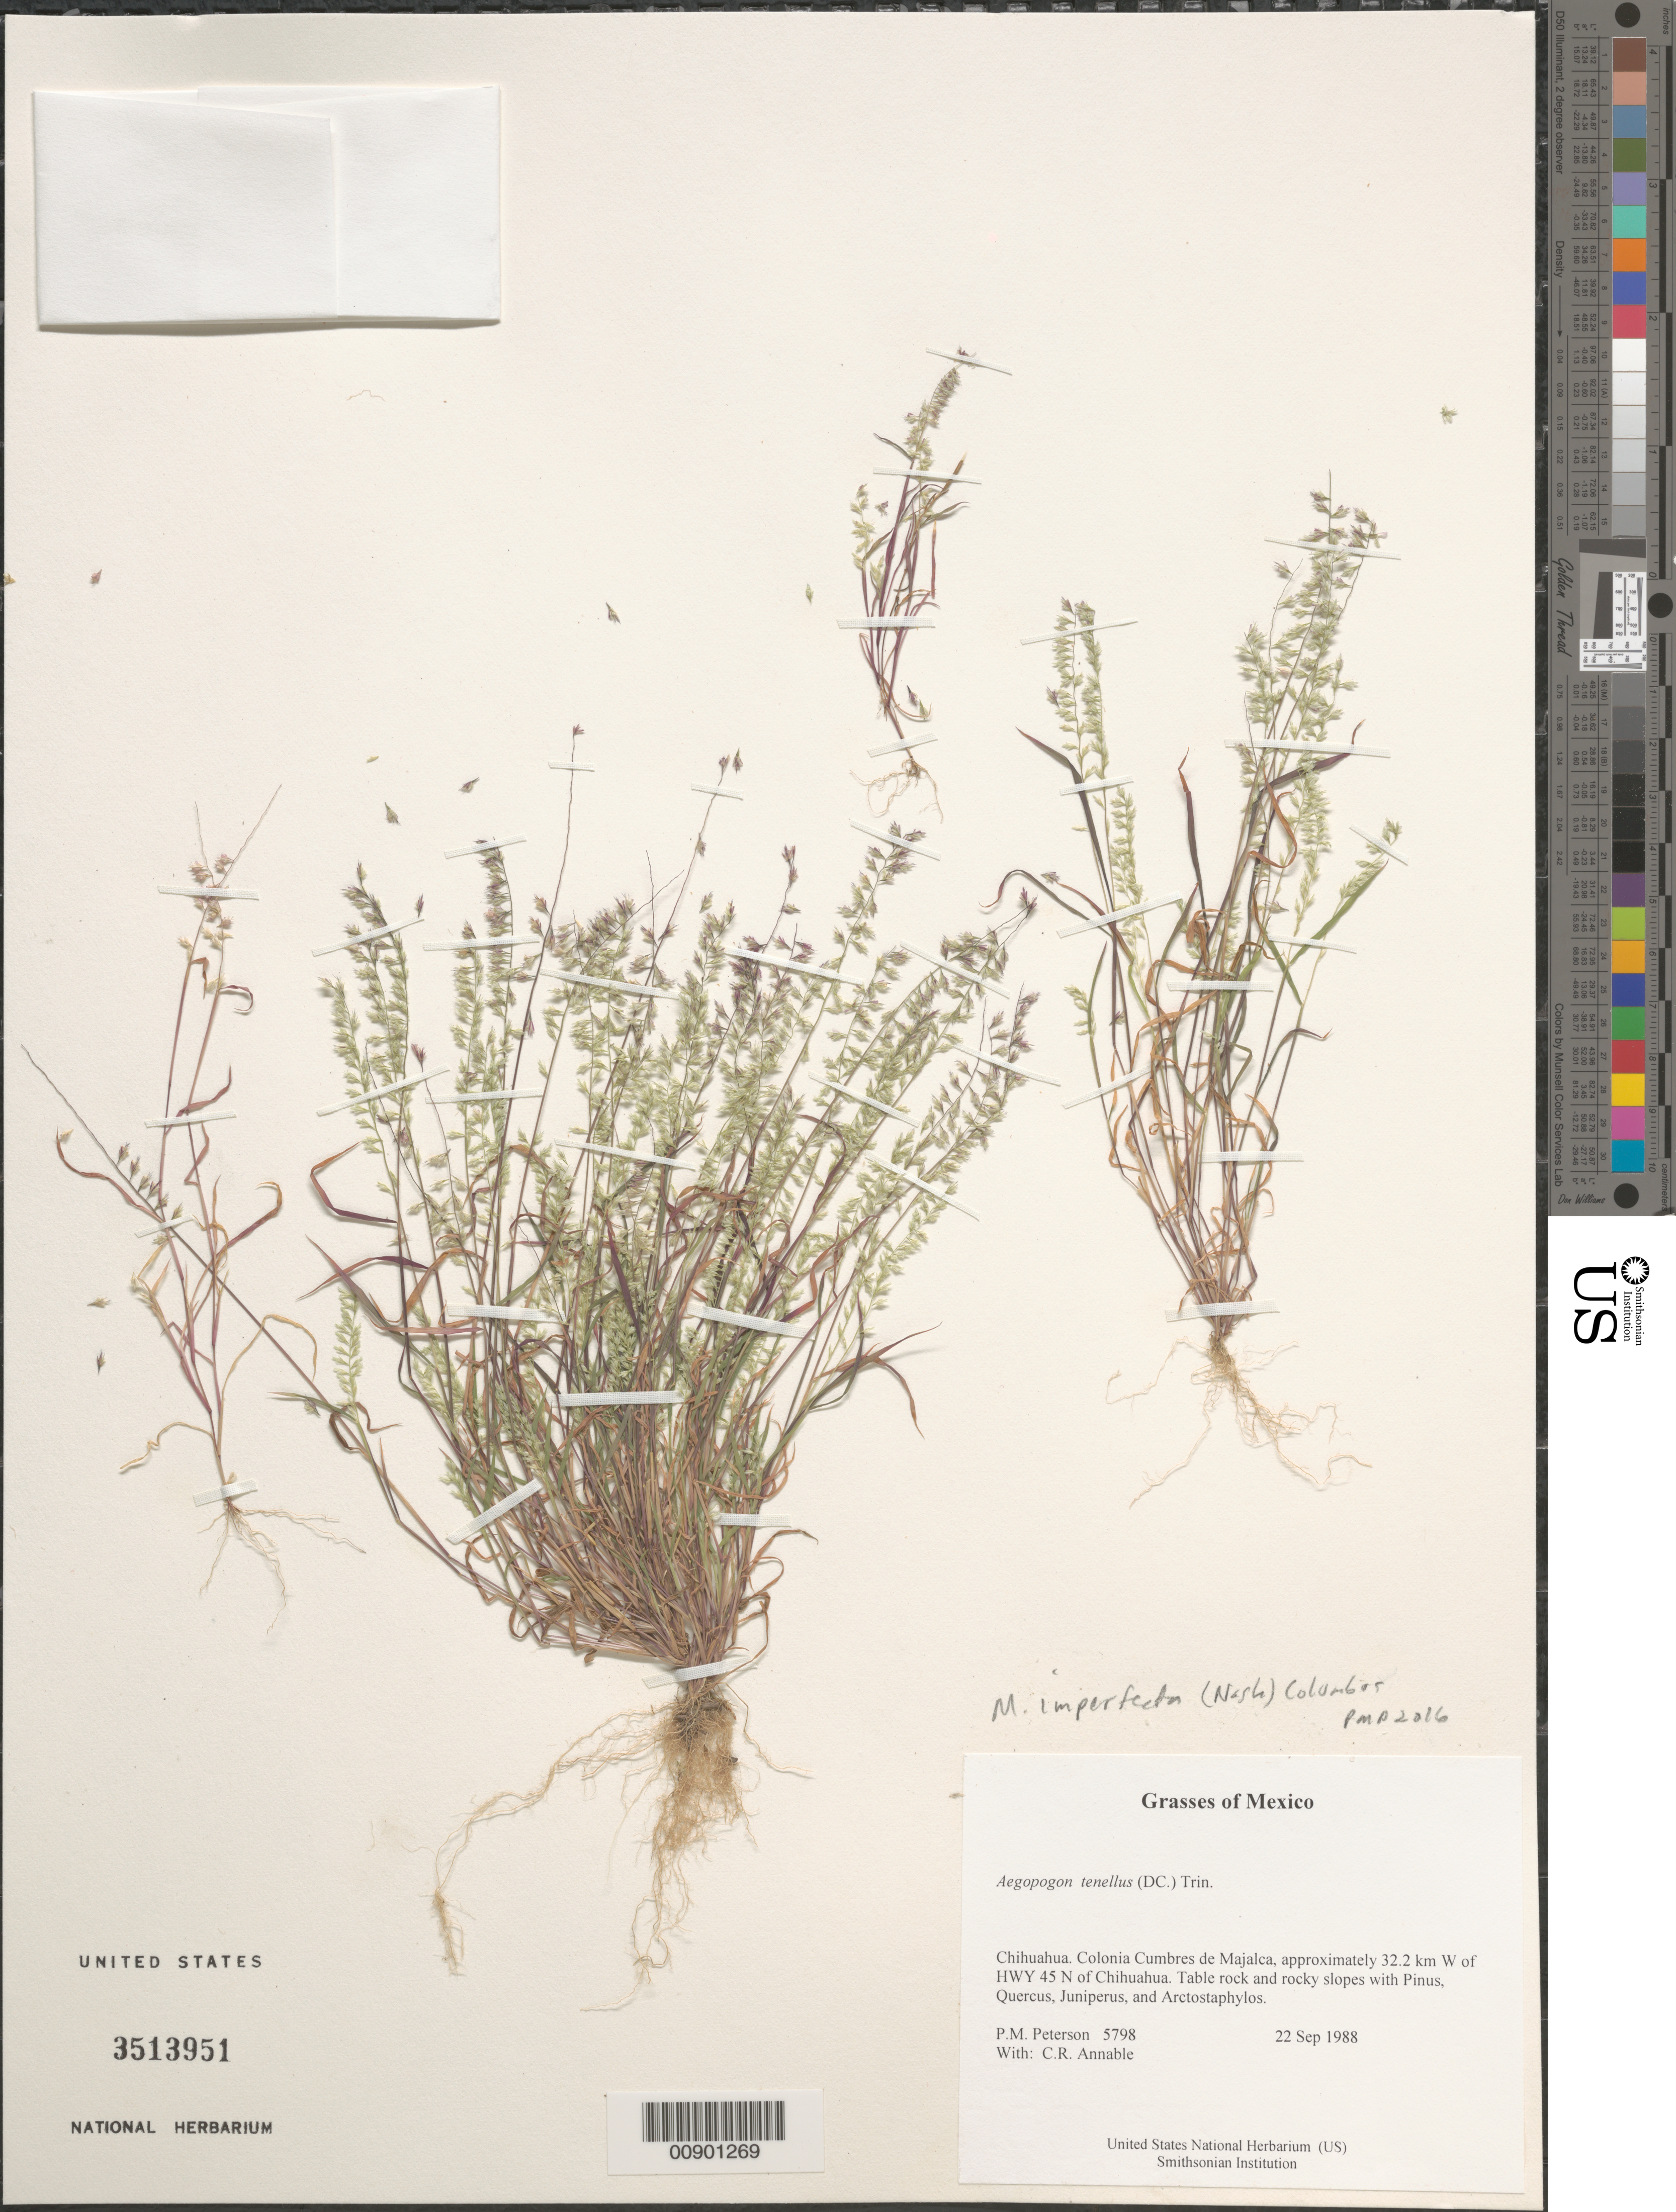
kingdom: Plantae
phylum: Tracheophyta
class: Liliopsida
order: Poales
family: Poaceae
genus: Muhlenbergia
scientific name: Muhlenbergia imperfecta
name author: (Nash) Columbus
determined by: Peterson, Paul M., (BOT), Smithsonian Institution - National Museum of Natural History (UNITED STATES)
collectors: P. M. Peterson & C. R. Annable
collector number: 05798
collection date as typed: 22 Sep 1988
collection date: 1988-09-22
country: Mexico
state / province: Chihuahua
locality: Colonia Cumbres de Majalca, approximately 32.2 km W of HWY 45 N of Chihuahua.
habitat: Table rock and rocky slopes with Pinus, Quercus, Juniperus, and Arctostaphylos.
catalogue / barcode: US 3513951